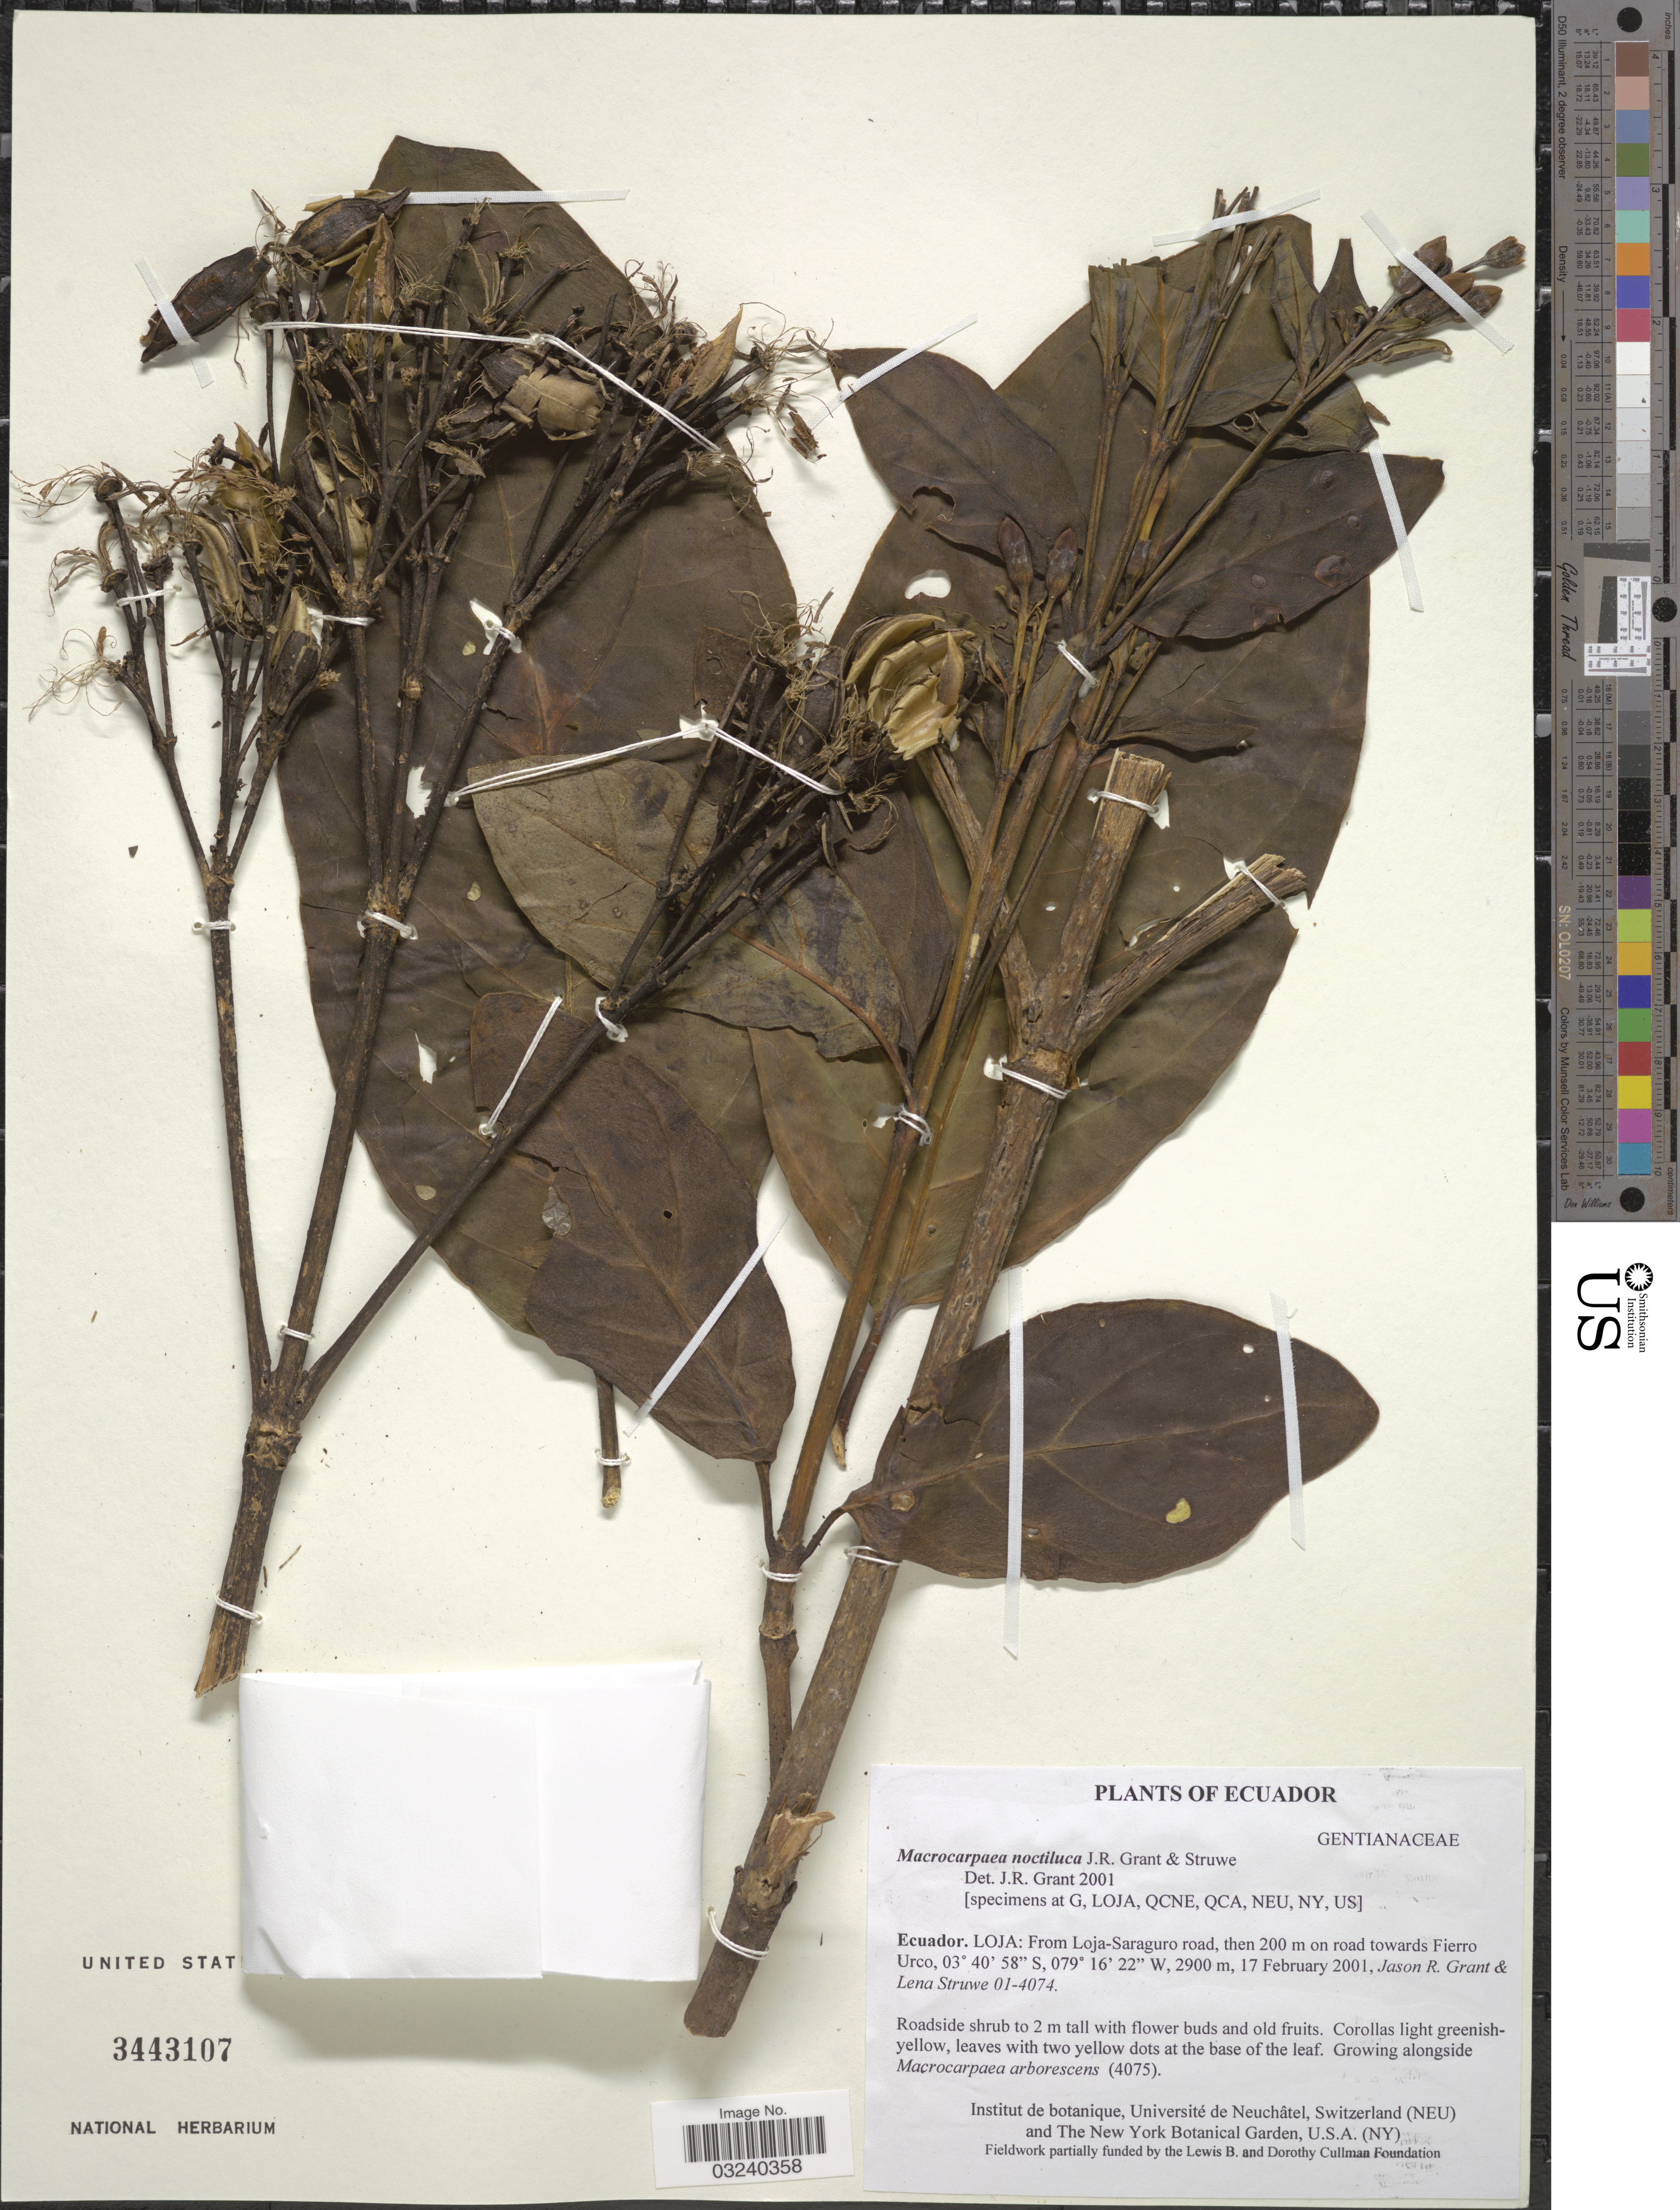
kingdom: Plantae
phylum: Tracheophyta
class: Magnoliopsida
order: Gentianales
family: Gentianaceae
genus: Macrocarpaea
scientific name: Macrocarpaea noctiluca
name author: J.R. Grant & Struwe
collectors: J. R. Grant & L. Struwe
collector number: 01-4074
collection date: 2001-02-17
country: Ecuador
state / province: Loja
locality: From Loja-Saraguro road, then 200 m on road towards Fierro Urco.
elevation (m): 2900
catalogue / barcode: US 3443107